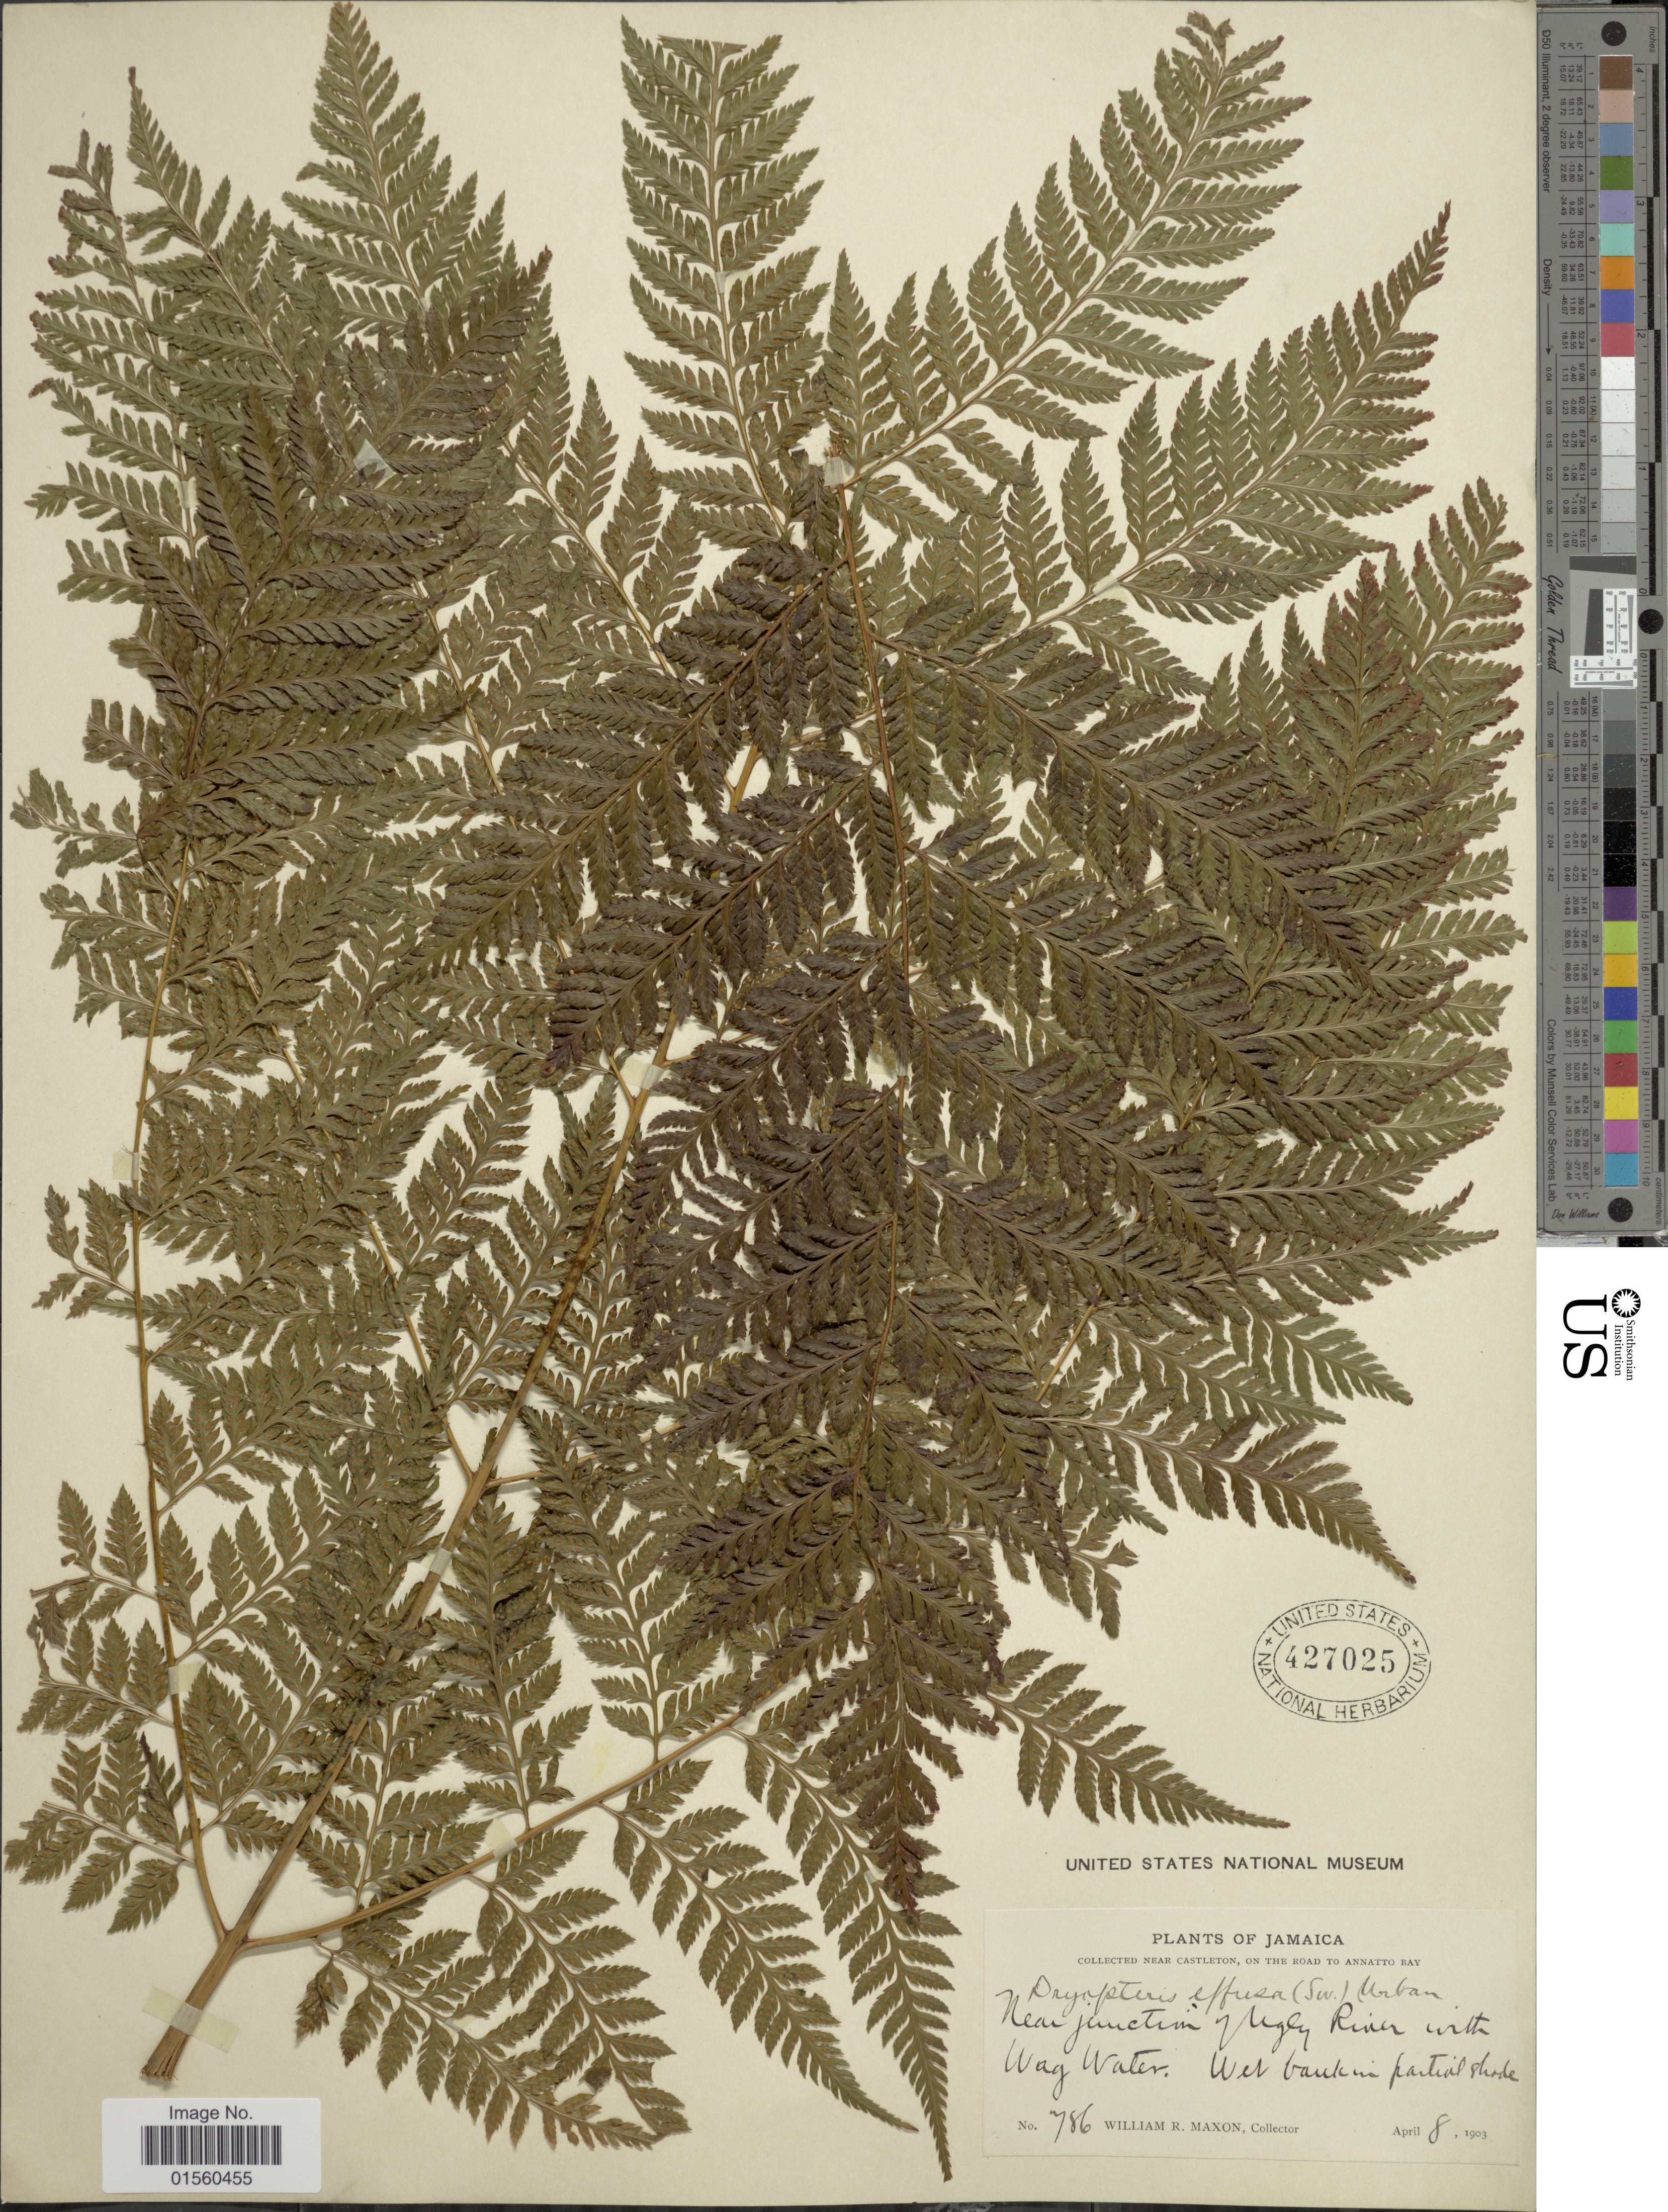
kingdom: Plantae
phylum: Tracheophyta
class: Polypodiopsida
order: Polypodiales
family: Dryopteridaceae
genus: Parapolystichum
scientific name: Parapolystichum effusum var. effusum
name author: (Sw.) Ching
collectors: W. R. Maxon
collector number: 786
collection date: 1903-04-08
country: Jamaica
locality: Near Castleton, on the road to Annatto Bay, near junction of Ugly River with Wag Water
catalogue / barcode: US 427025